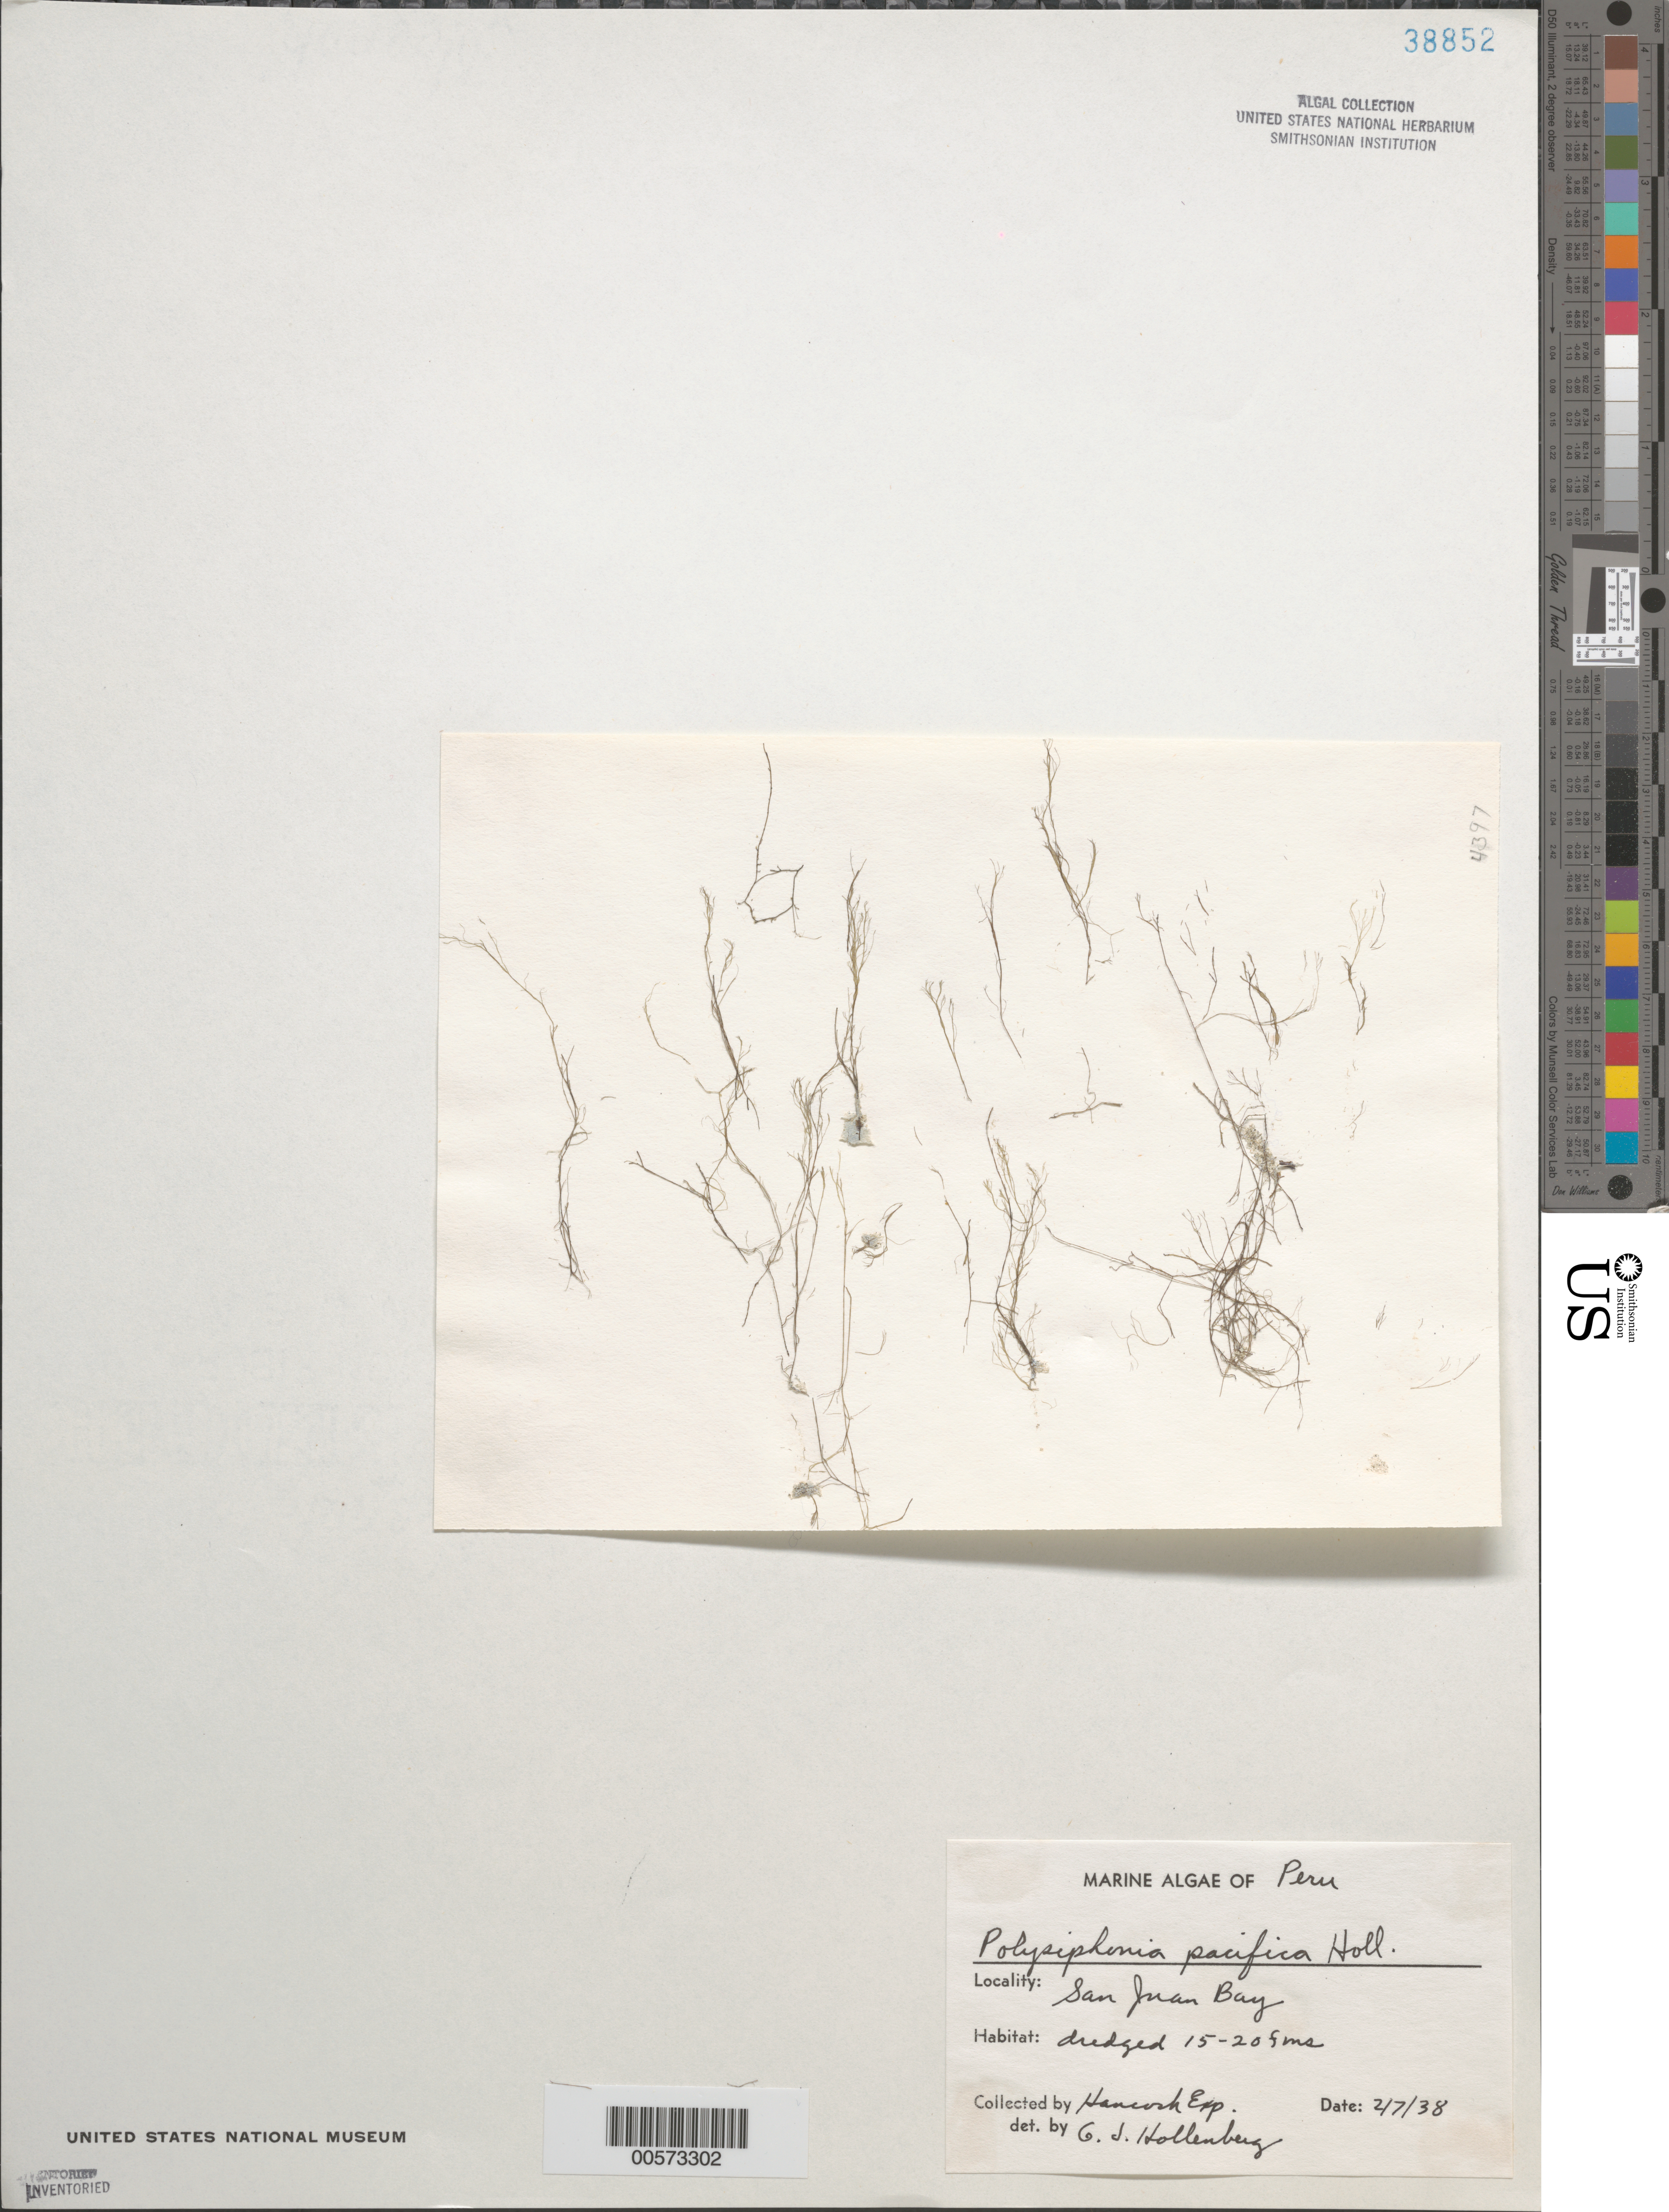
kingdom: Plantae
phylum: Rhodophyta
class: Florideophyceae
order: Ceramiales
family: Rhodomelaceae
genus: Polysiphonia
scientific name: Polysiphonia pacifica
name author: Hollenb.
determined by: Hollenberg, George J.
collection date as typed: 07 Feb 1938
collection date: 1938-02-07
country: Peru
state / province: Arequipa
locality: Bahía San Juan [?]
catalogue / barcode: US 38852